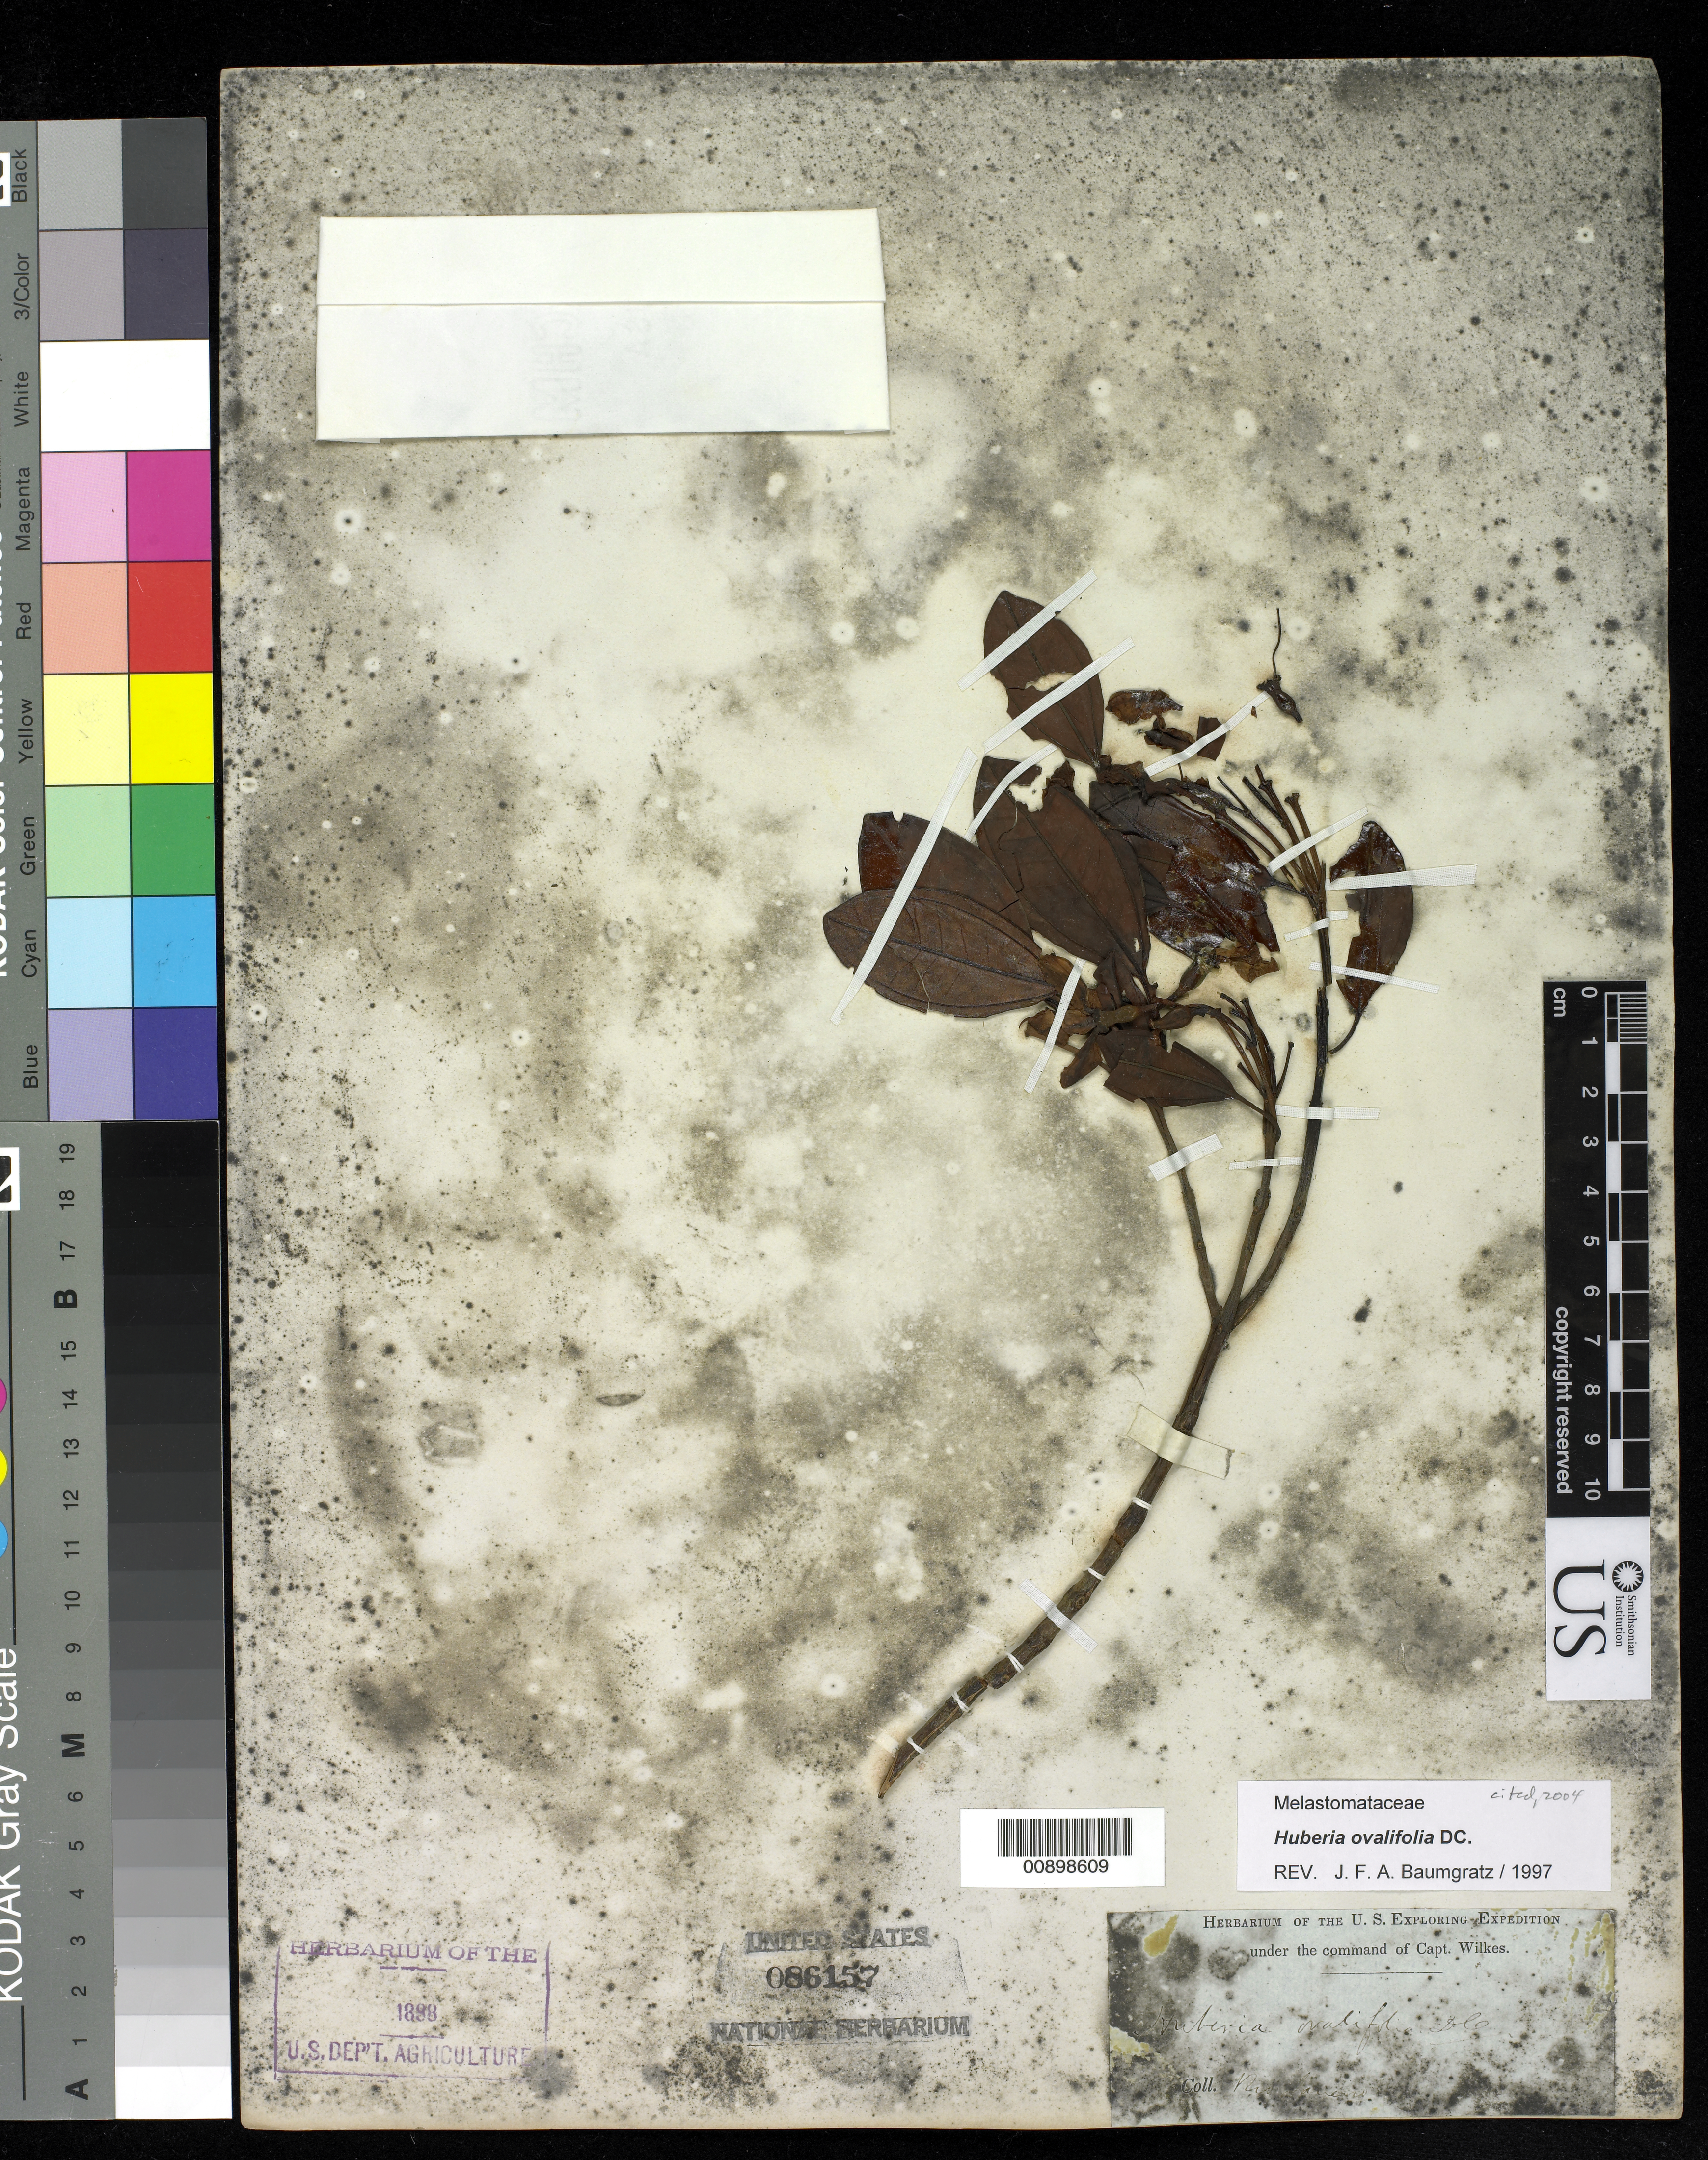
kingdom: Plantae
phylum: Tracheophyta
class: Magnoliopsida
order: Myrtales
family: Melastomataceae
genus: Huberia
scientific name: Huberia ovalifolia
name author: DC.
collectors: Wilkes Explor. Exped.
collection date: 1838/1842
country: Brazil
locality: Rio de Janeiro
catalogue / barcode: US 86157